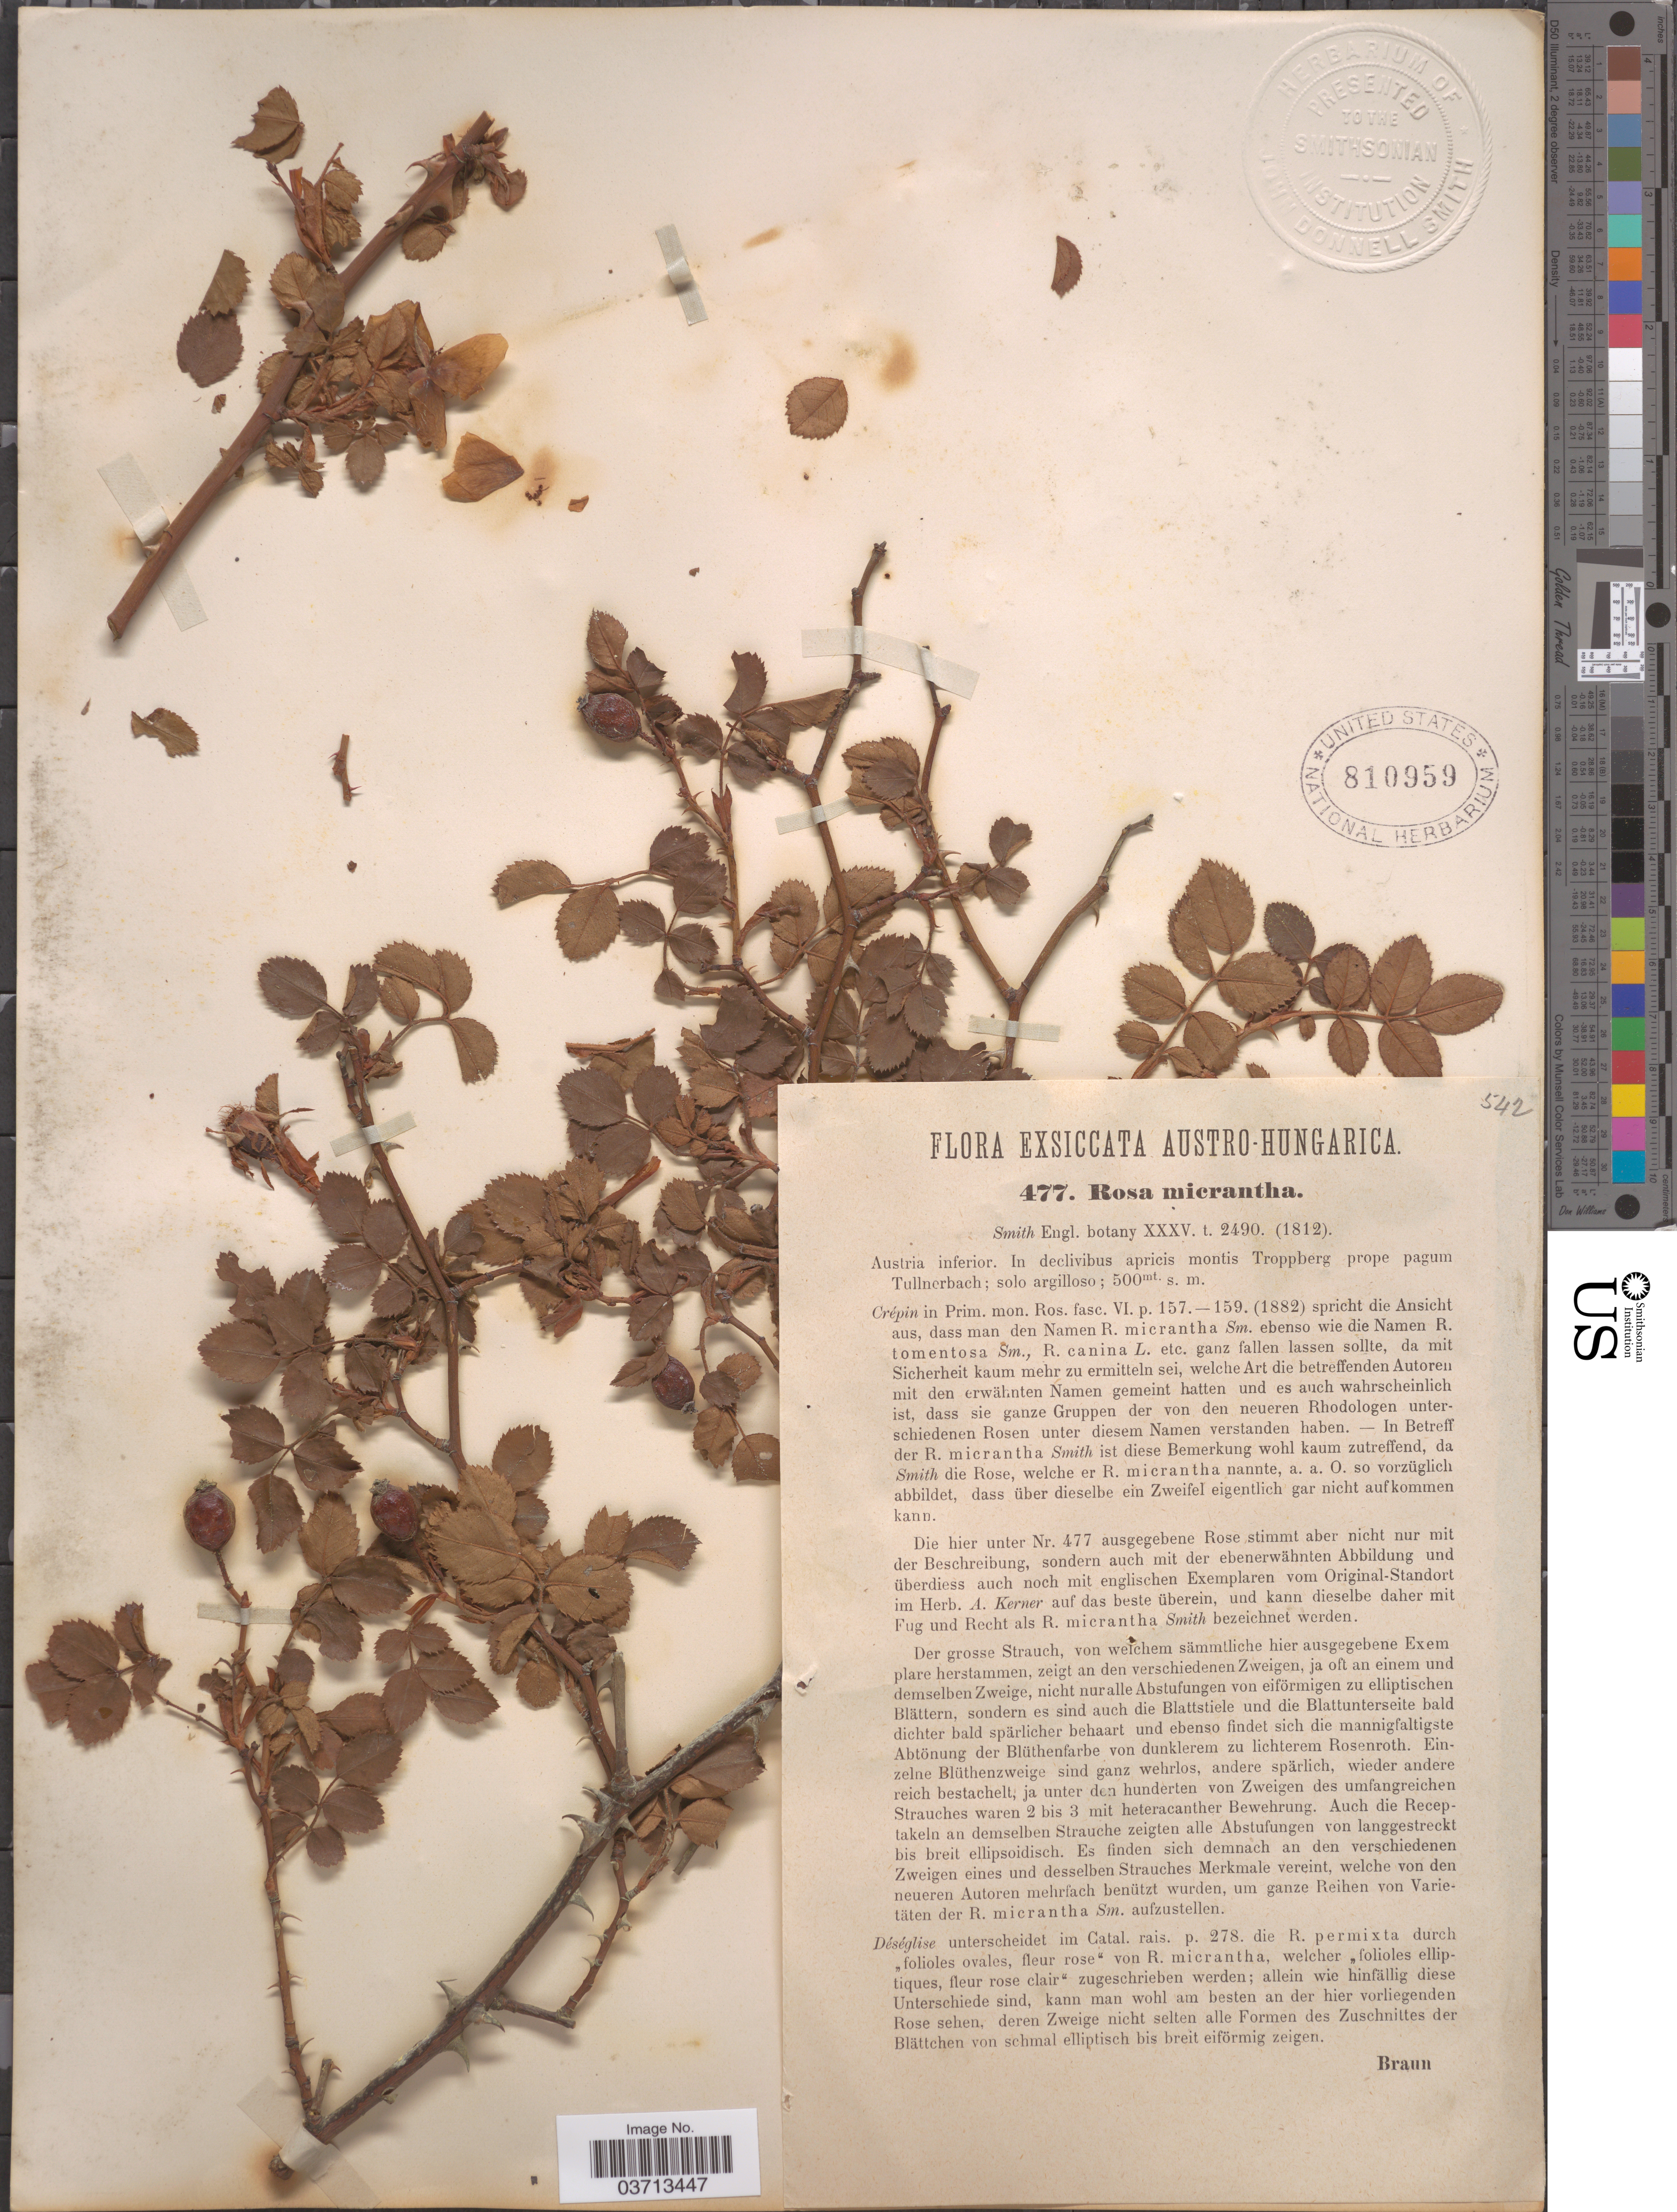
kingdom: Plantae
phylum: Tracheophyta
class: Magnoliopsida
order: Rosales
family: Rosaceae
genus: Rosa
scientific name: Rosa micrantha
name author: Borrer ex Small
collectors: Braun, --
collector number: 477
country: Austria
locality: Austro-Hungarica. Austria inferior. In declivibus apricis montis Troppberg prope pagum Tullnerbach.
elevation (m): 500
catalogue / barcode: US 810959